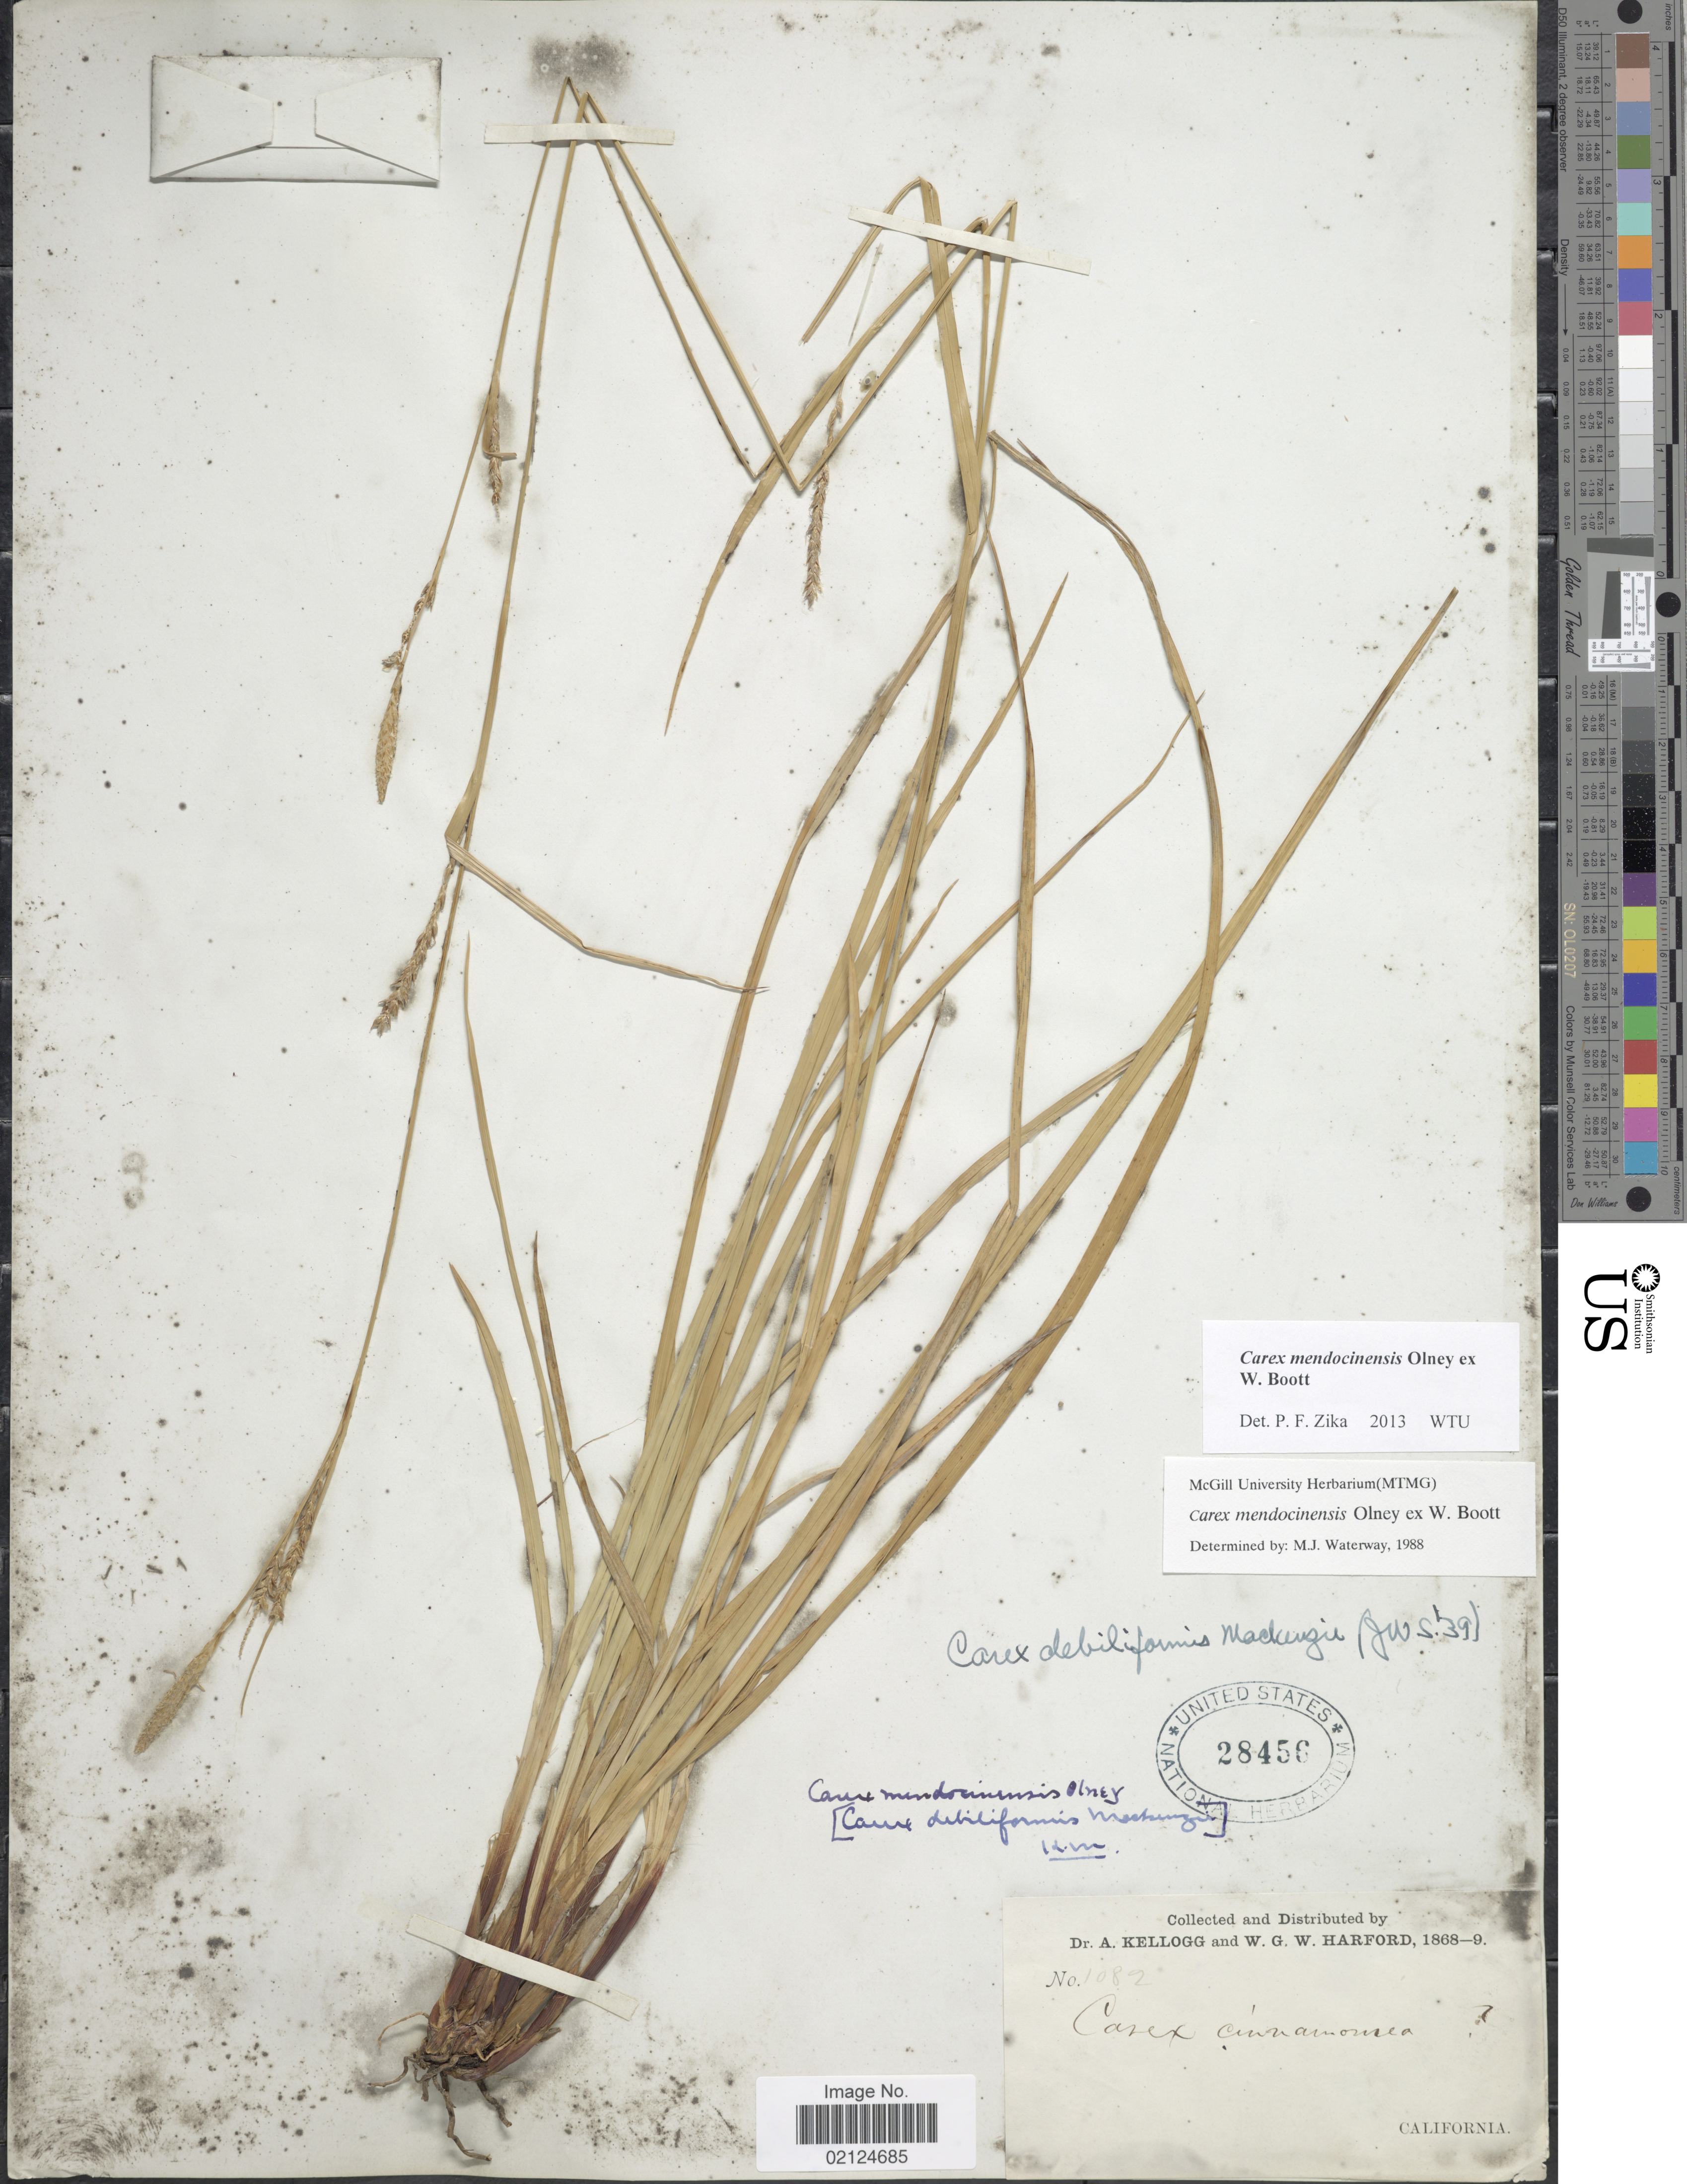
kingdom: Plantae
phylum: Tracheophyta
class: Liliopsida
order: Poales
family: Cyperaceae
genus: Carex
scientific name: Carex mendocinensis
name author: Olney ex Boott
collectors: A. Kellogg & W. G. W. Harford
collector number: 1082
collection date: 1868/1869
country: United States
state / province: California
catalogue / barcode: US 28456